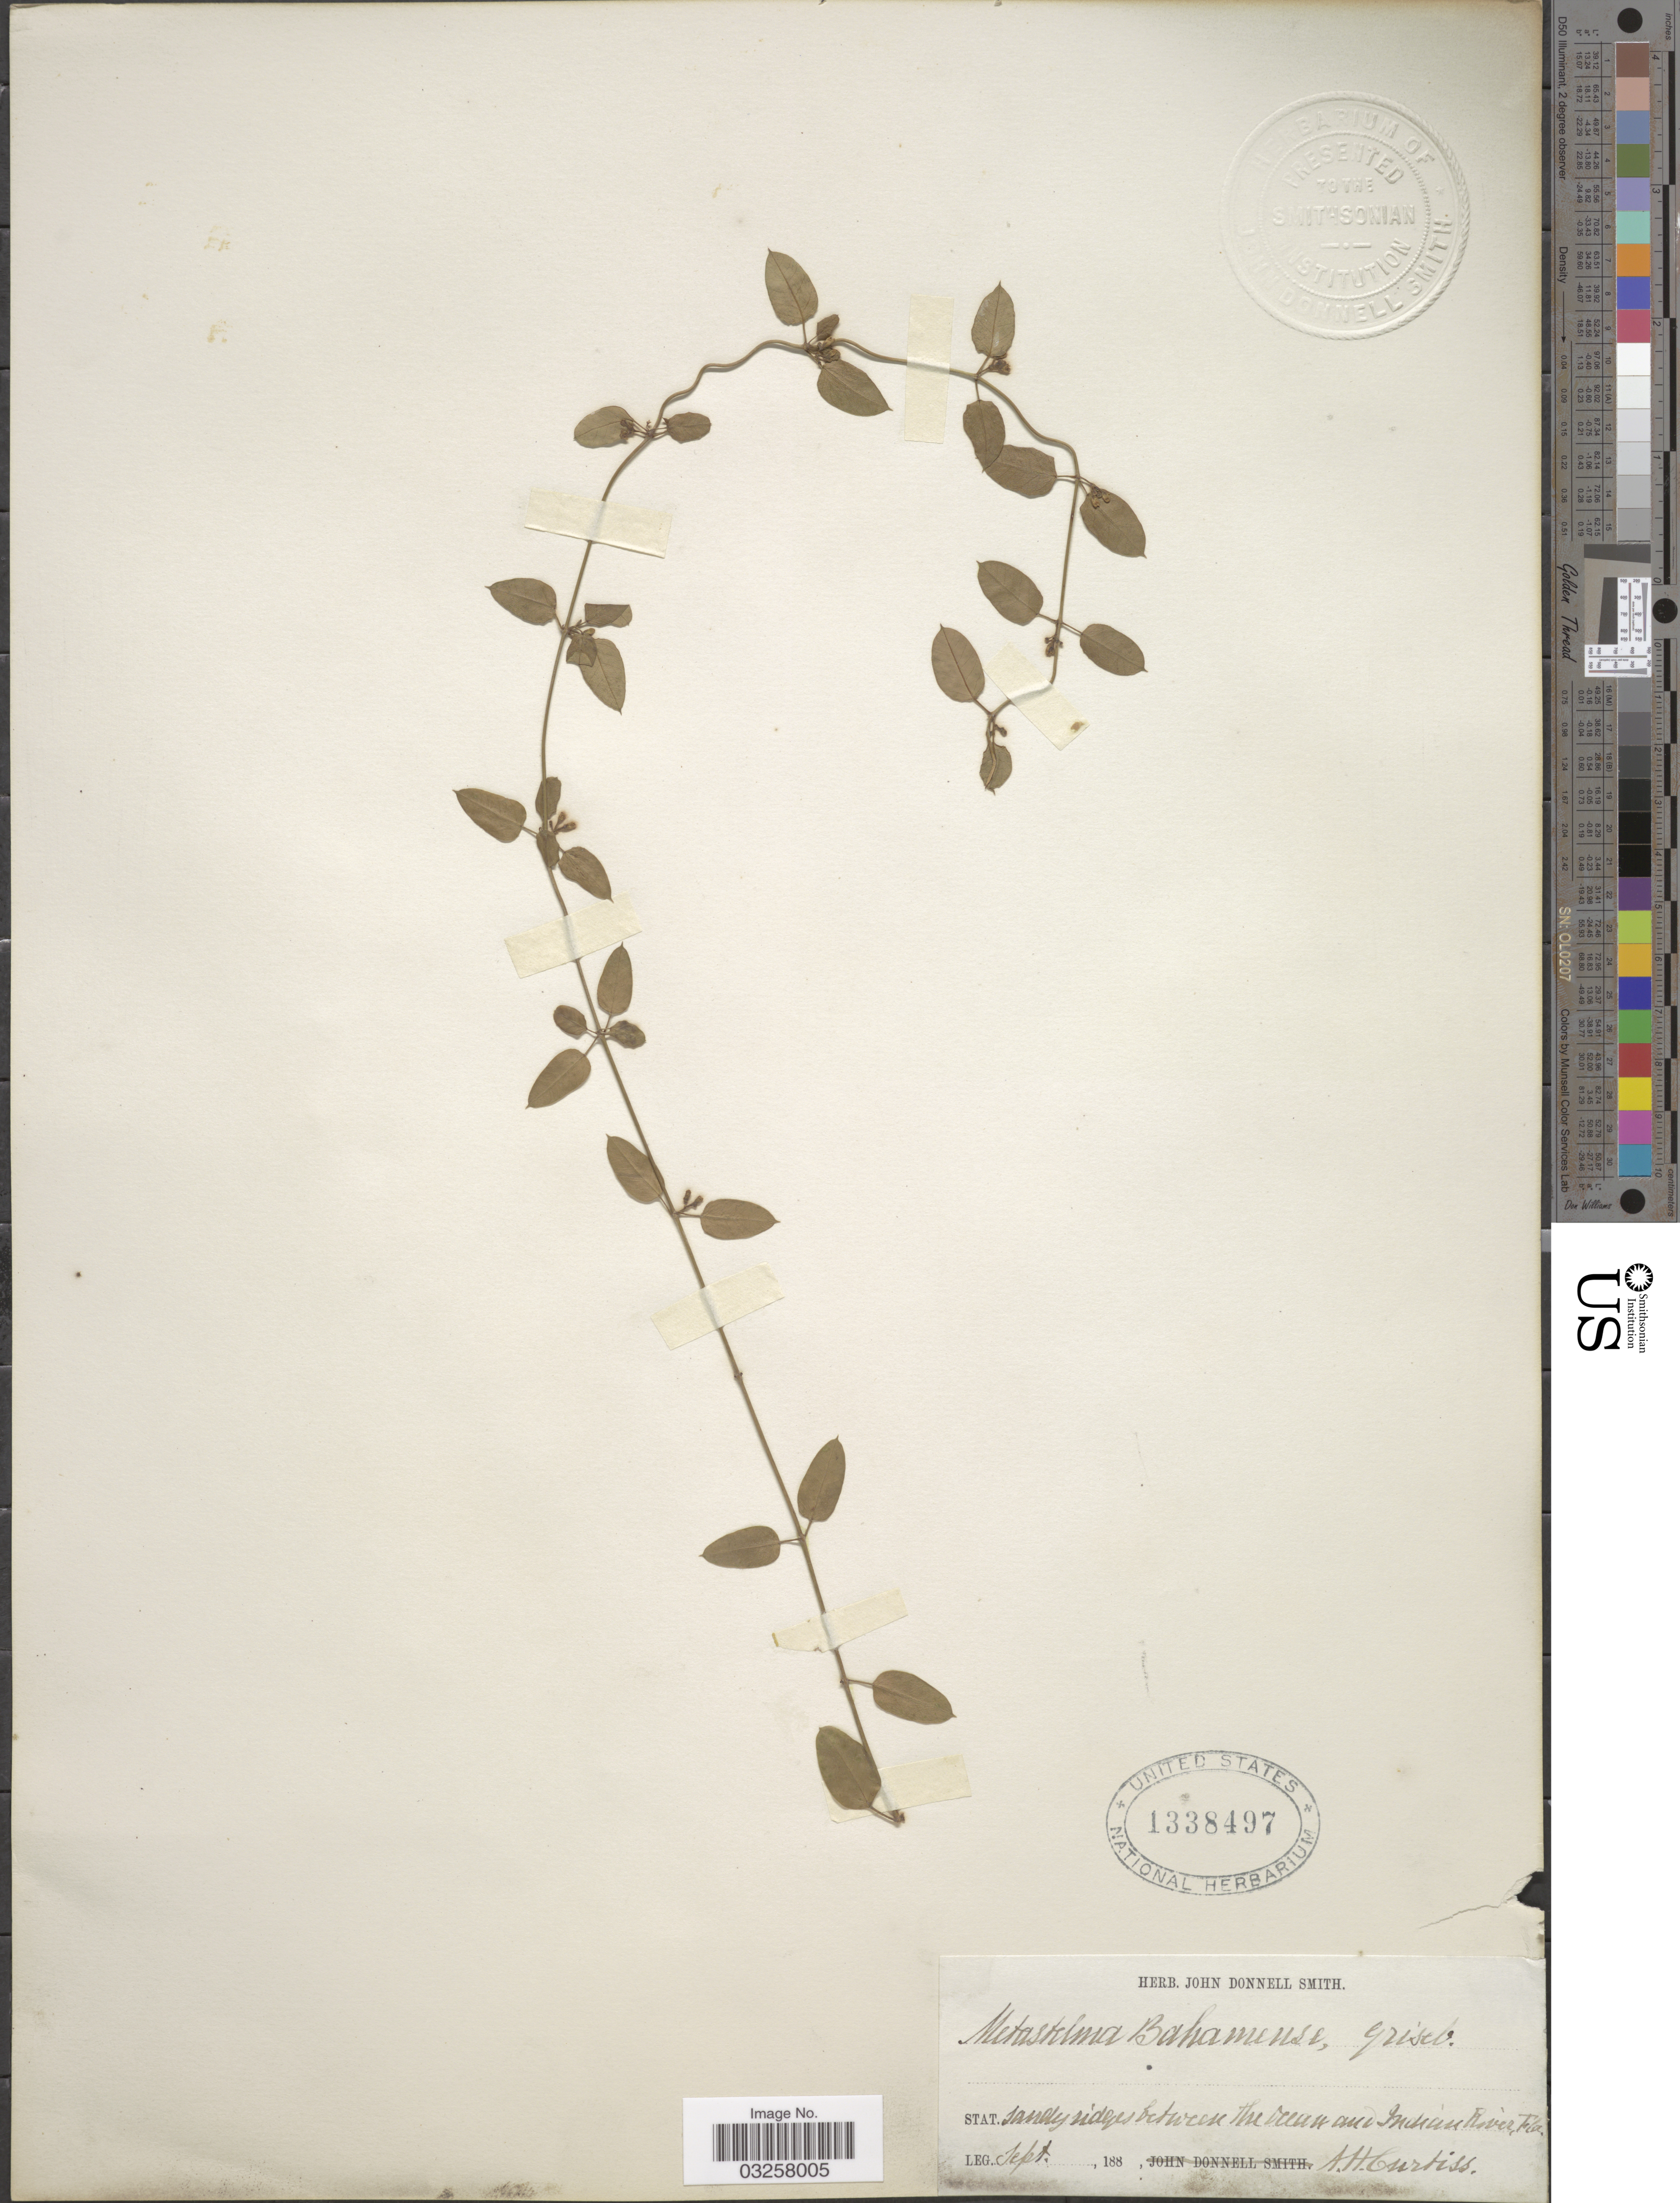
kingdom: Plantae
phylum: Tracheophyta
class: Magnoliopsida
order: Gentianales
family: Apocynaceae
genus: Metastelma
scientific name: Metastelma bahamense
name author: Griseb.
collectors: A. H. Curtiss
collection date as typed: Sept. 188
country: United States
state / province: Florida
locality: Stat. sandy ridges between the ocean and Indian River, Fla.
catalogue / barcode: US 1338497